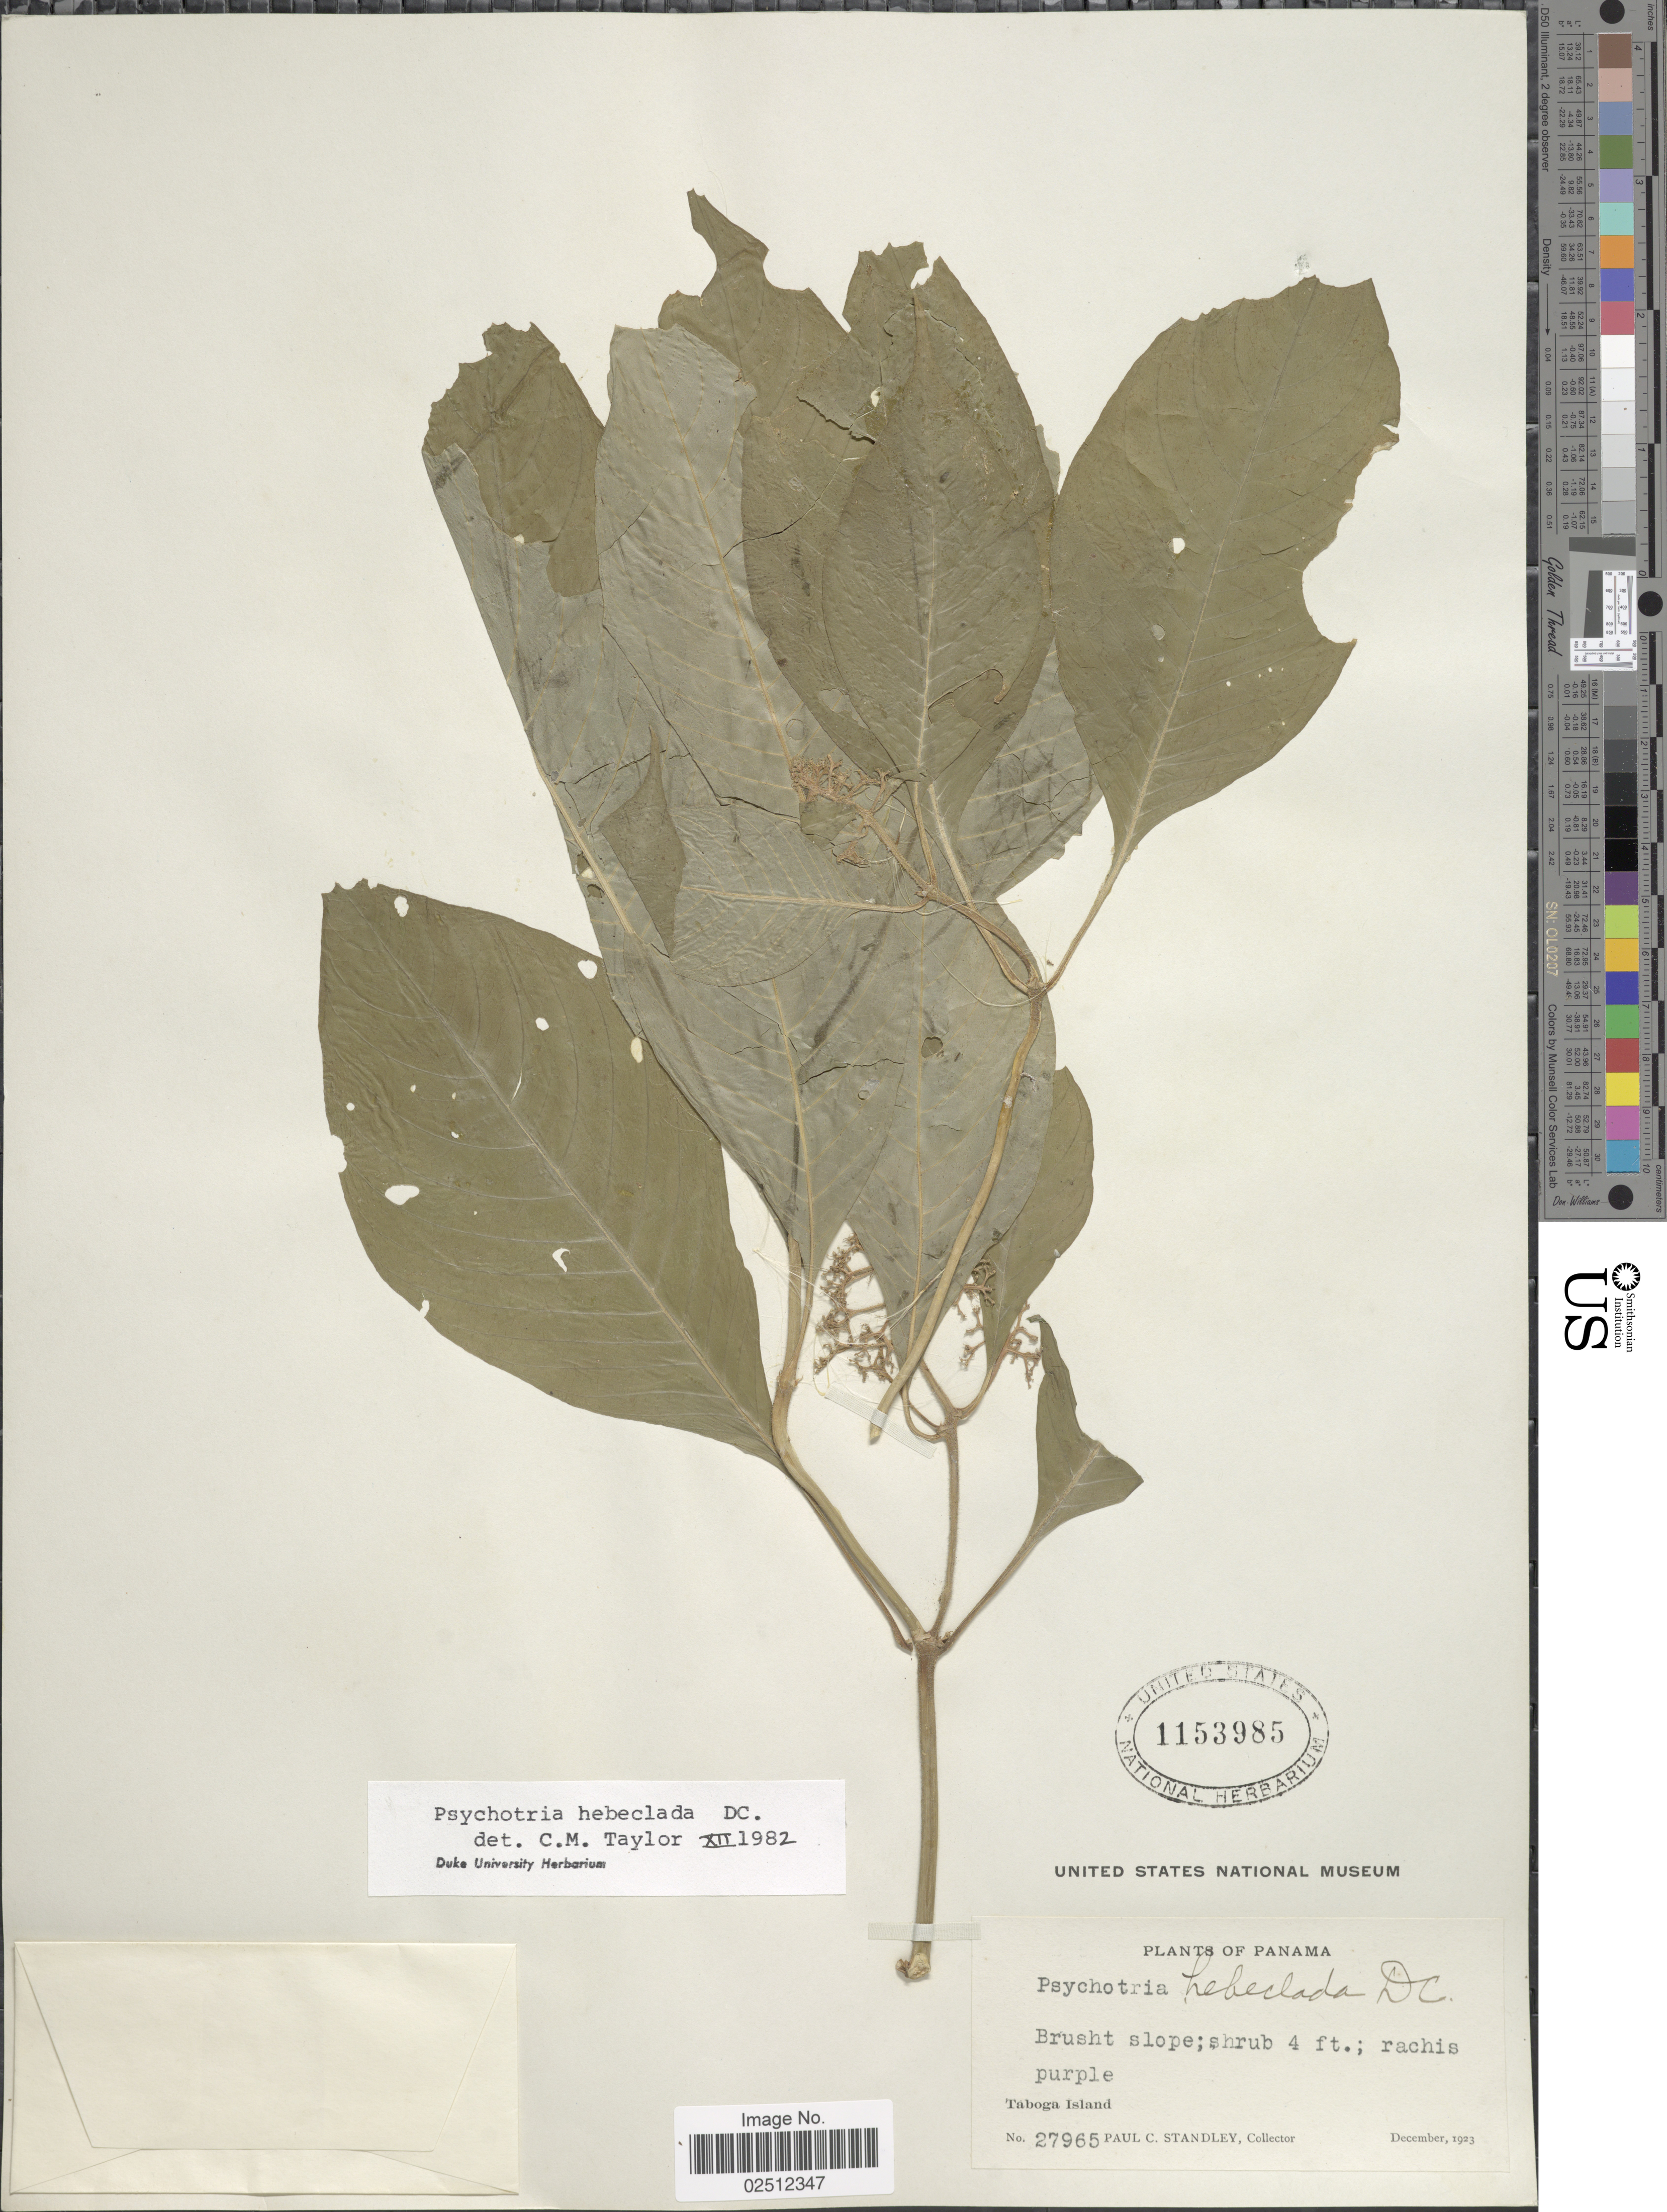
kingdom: Plantae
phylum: Tracheophyta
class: Magnoliopsida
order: Gentianales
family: Rubiaceae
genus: Psychotria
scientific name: Psychotria hebeclada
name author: DC.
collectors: P. C. Standley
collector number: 27965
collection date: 1923-12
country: Panama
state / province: Panamá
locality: Taboga Island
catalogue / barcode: US 1153985